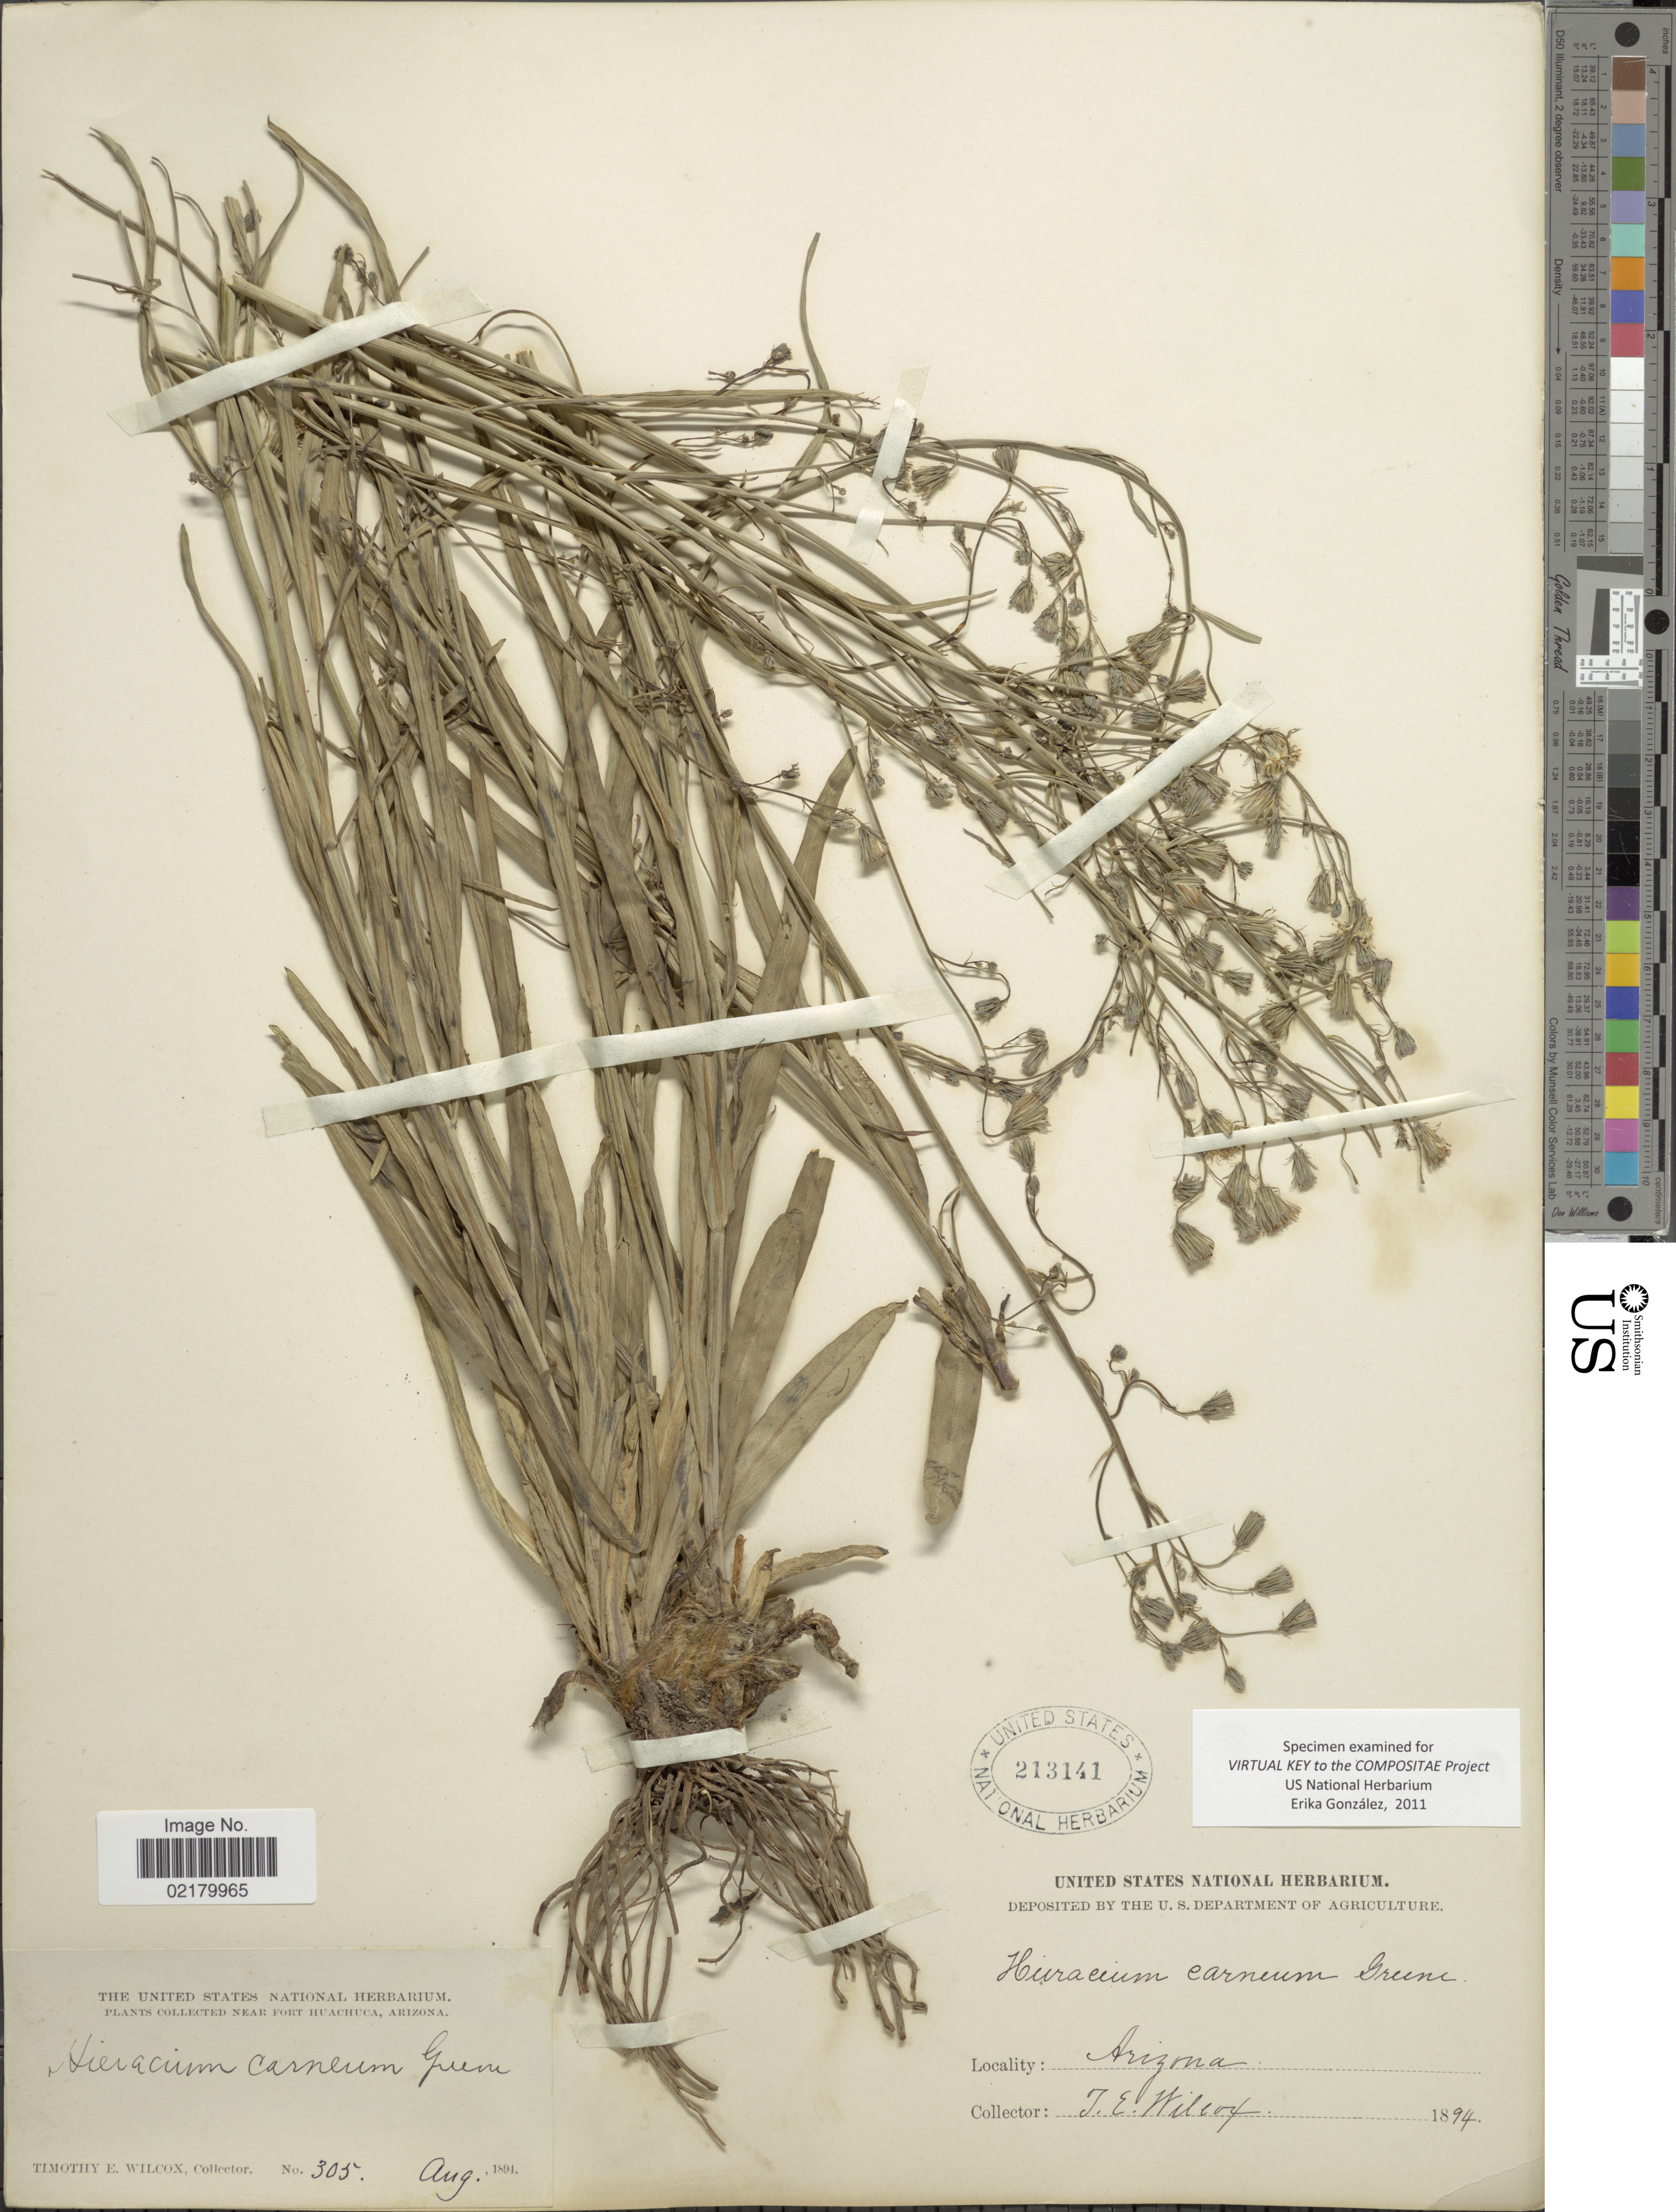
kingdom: Plantae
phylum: Tracheophyta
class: Magnoliopsida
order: Asterales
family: Asteraceae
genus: Hieracium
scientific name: Hieracium carneum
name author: Greene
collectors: T. E. Wilcox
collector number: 305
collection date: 1894-08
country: United States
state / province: Arizona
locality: Near Fort Huachuca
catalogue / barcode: US 213141